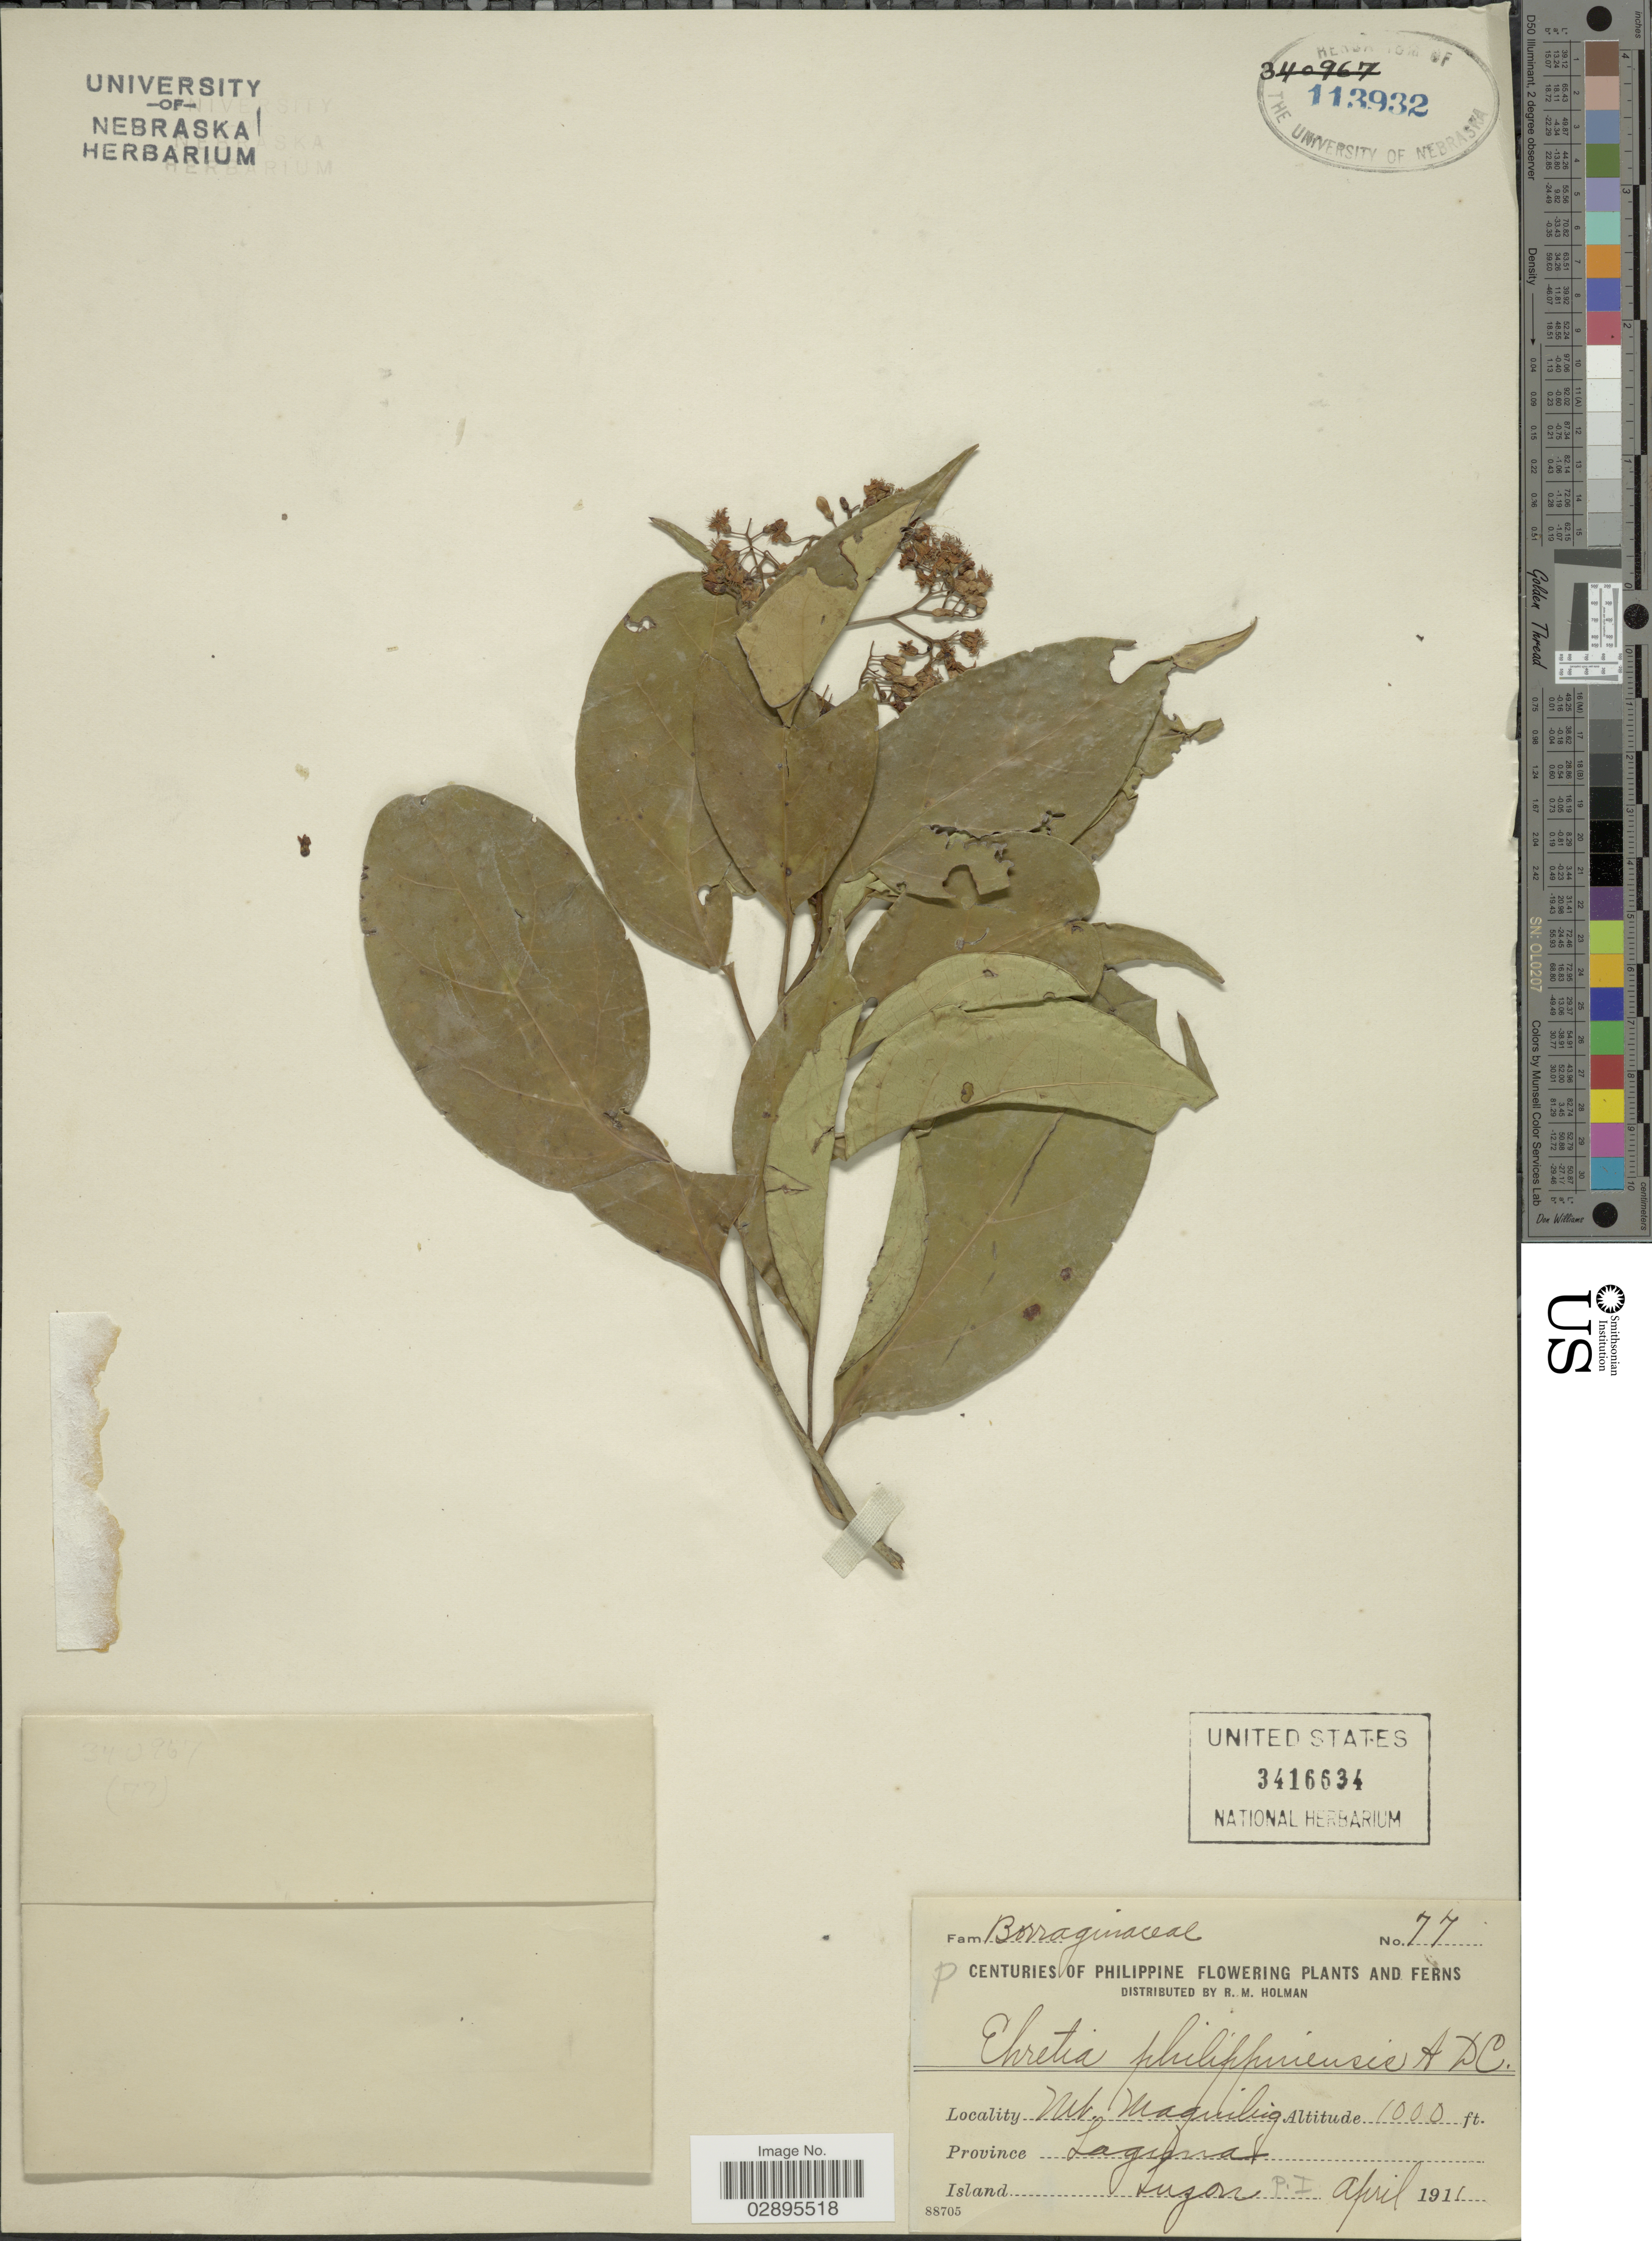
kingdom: Plantae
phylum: Tracheophyta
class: Magnoliopsida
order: Boraginales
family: Ehretiaceae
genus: Ehretia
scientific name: Ehretia philippinensis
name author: A. DC.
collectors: R. Holman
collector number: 77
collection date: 1911-04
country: Philippines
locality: Mt. Maquiling. Province Laguna. Island Luzon P.I.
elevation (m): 305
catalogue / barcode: US 3416634